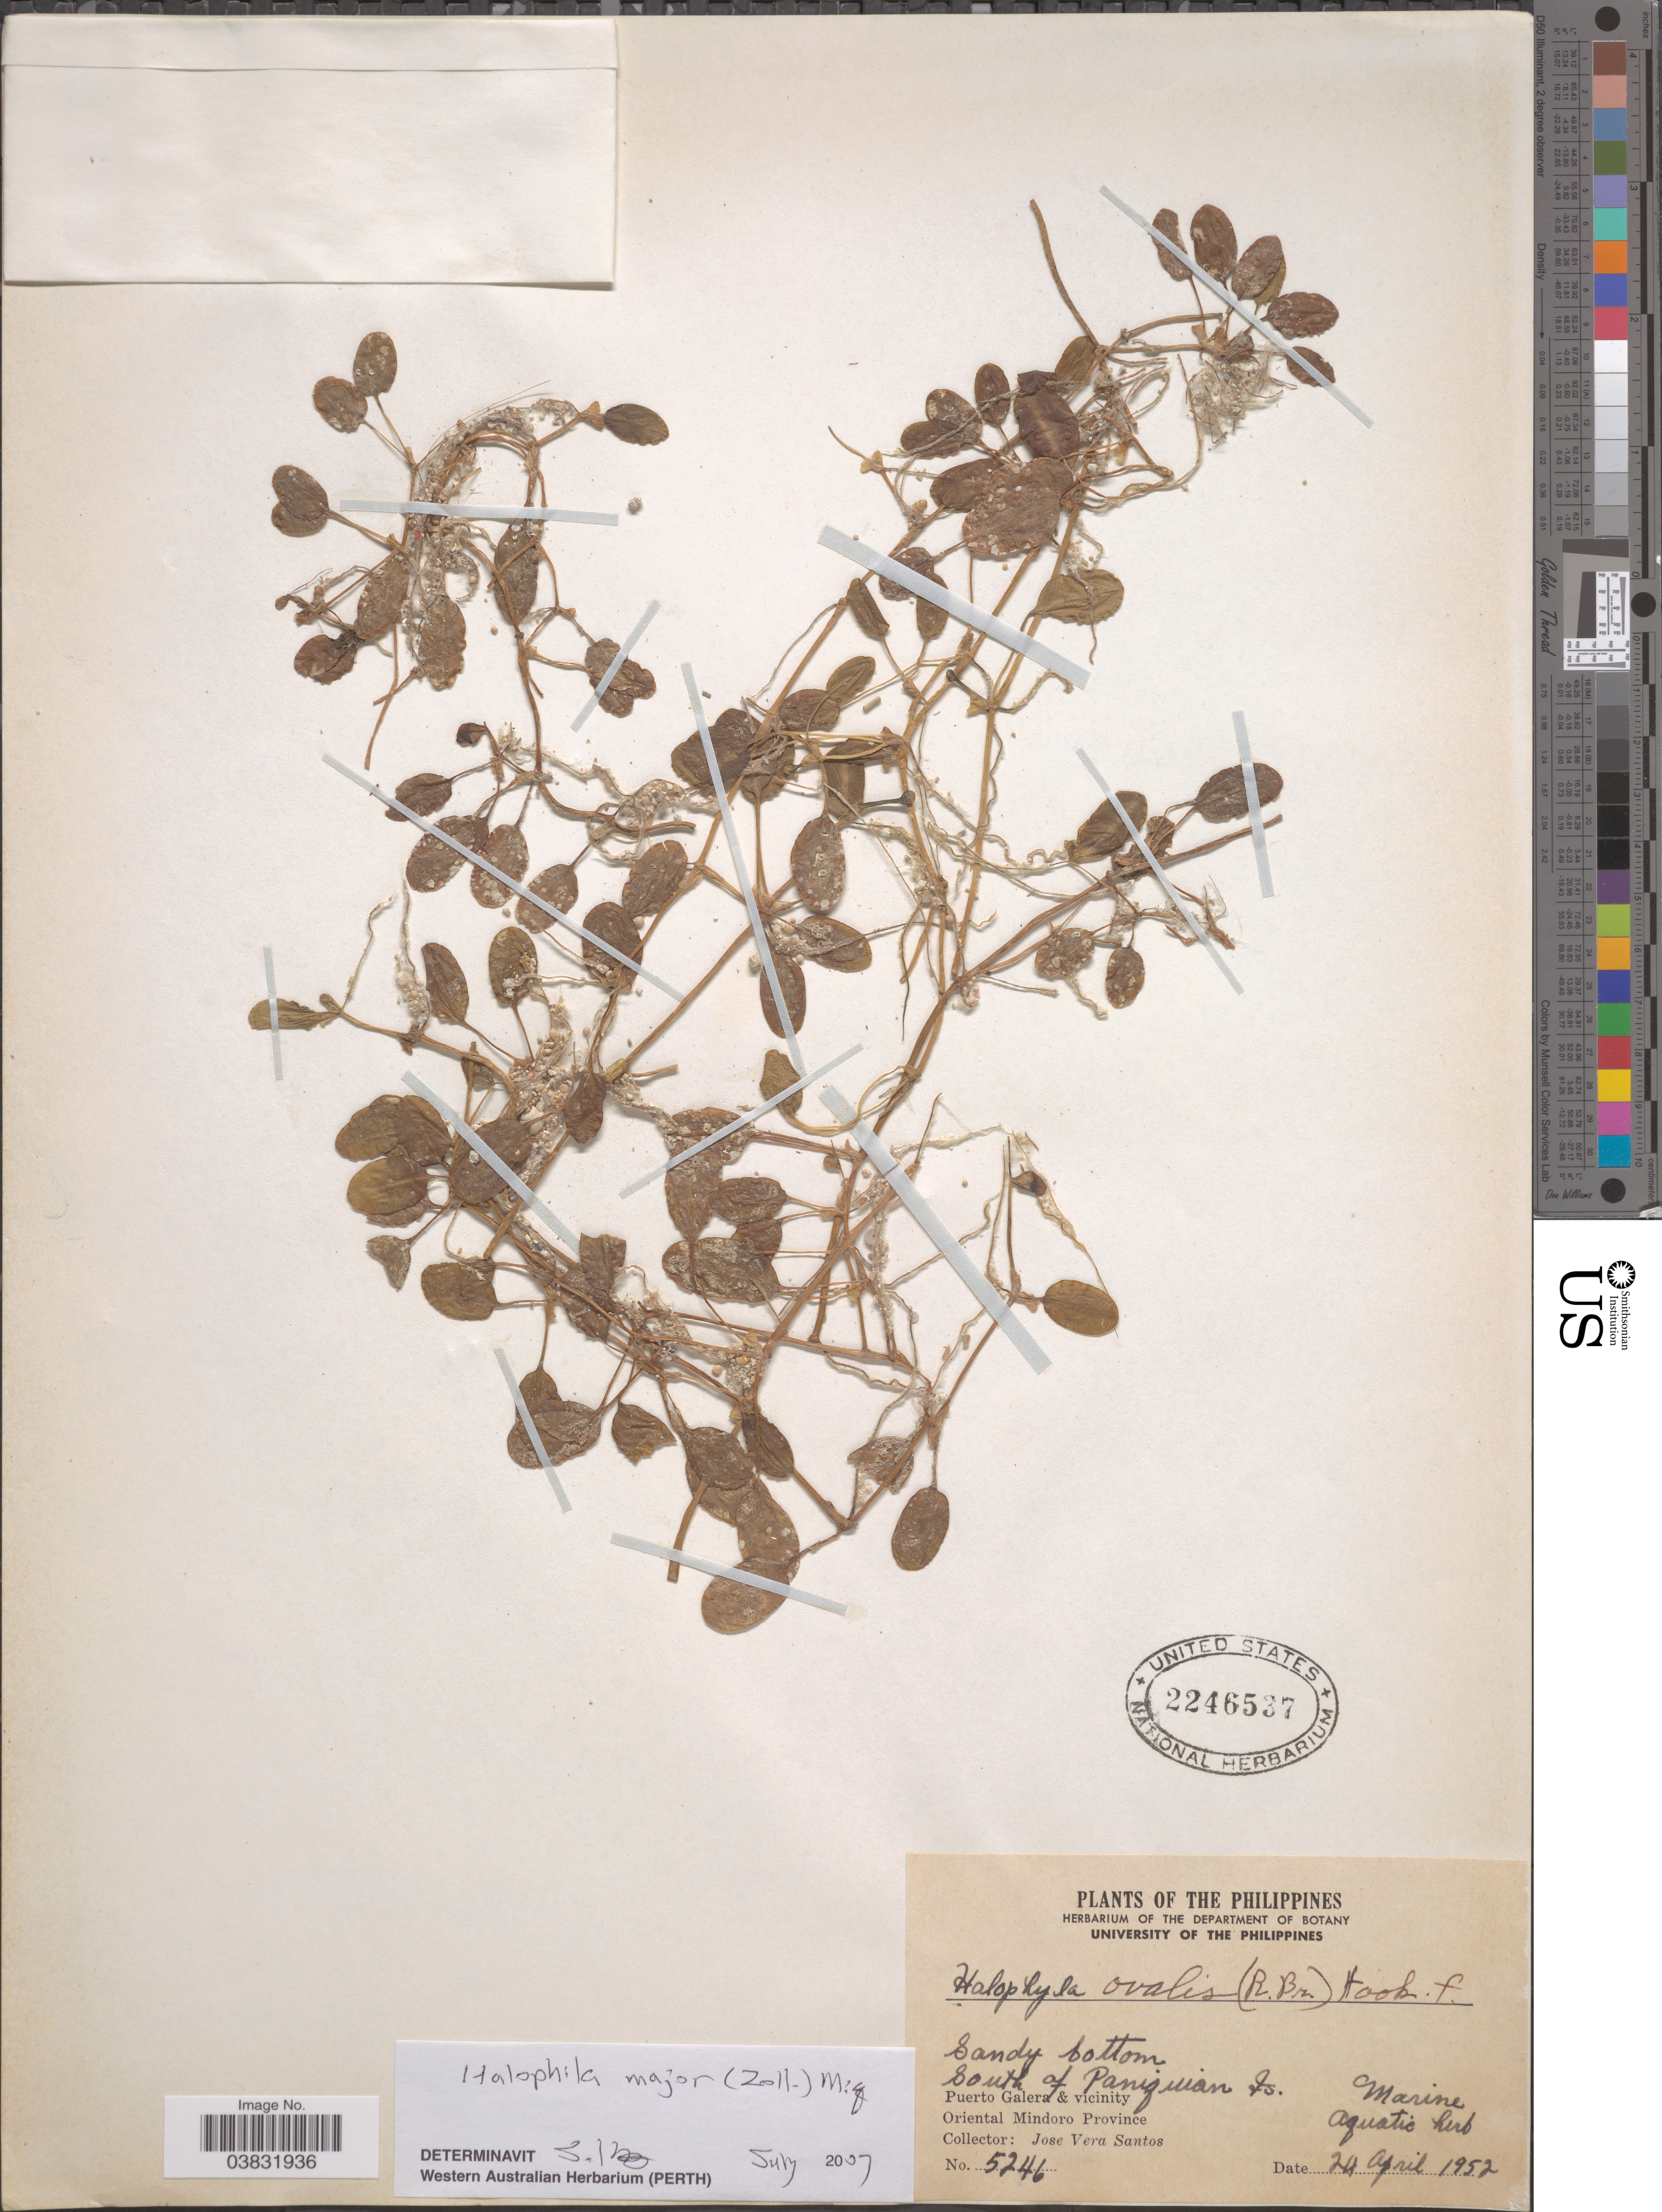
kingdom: Plantae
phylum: Tracheophyta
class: Liliopsida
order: Alismatales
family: Hydrocharitaceae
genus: Halophila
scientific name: Halophila major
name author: (Zoll.) Miq.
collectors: J. V. Santos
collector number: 5246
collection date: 1952-04-24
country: Philippines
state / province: Mimaropa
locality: South of Paniguian Is. Puerto Galera & vicinity. Oriental Mindoro Province. Marine.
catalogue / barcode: US 2246537